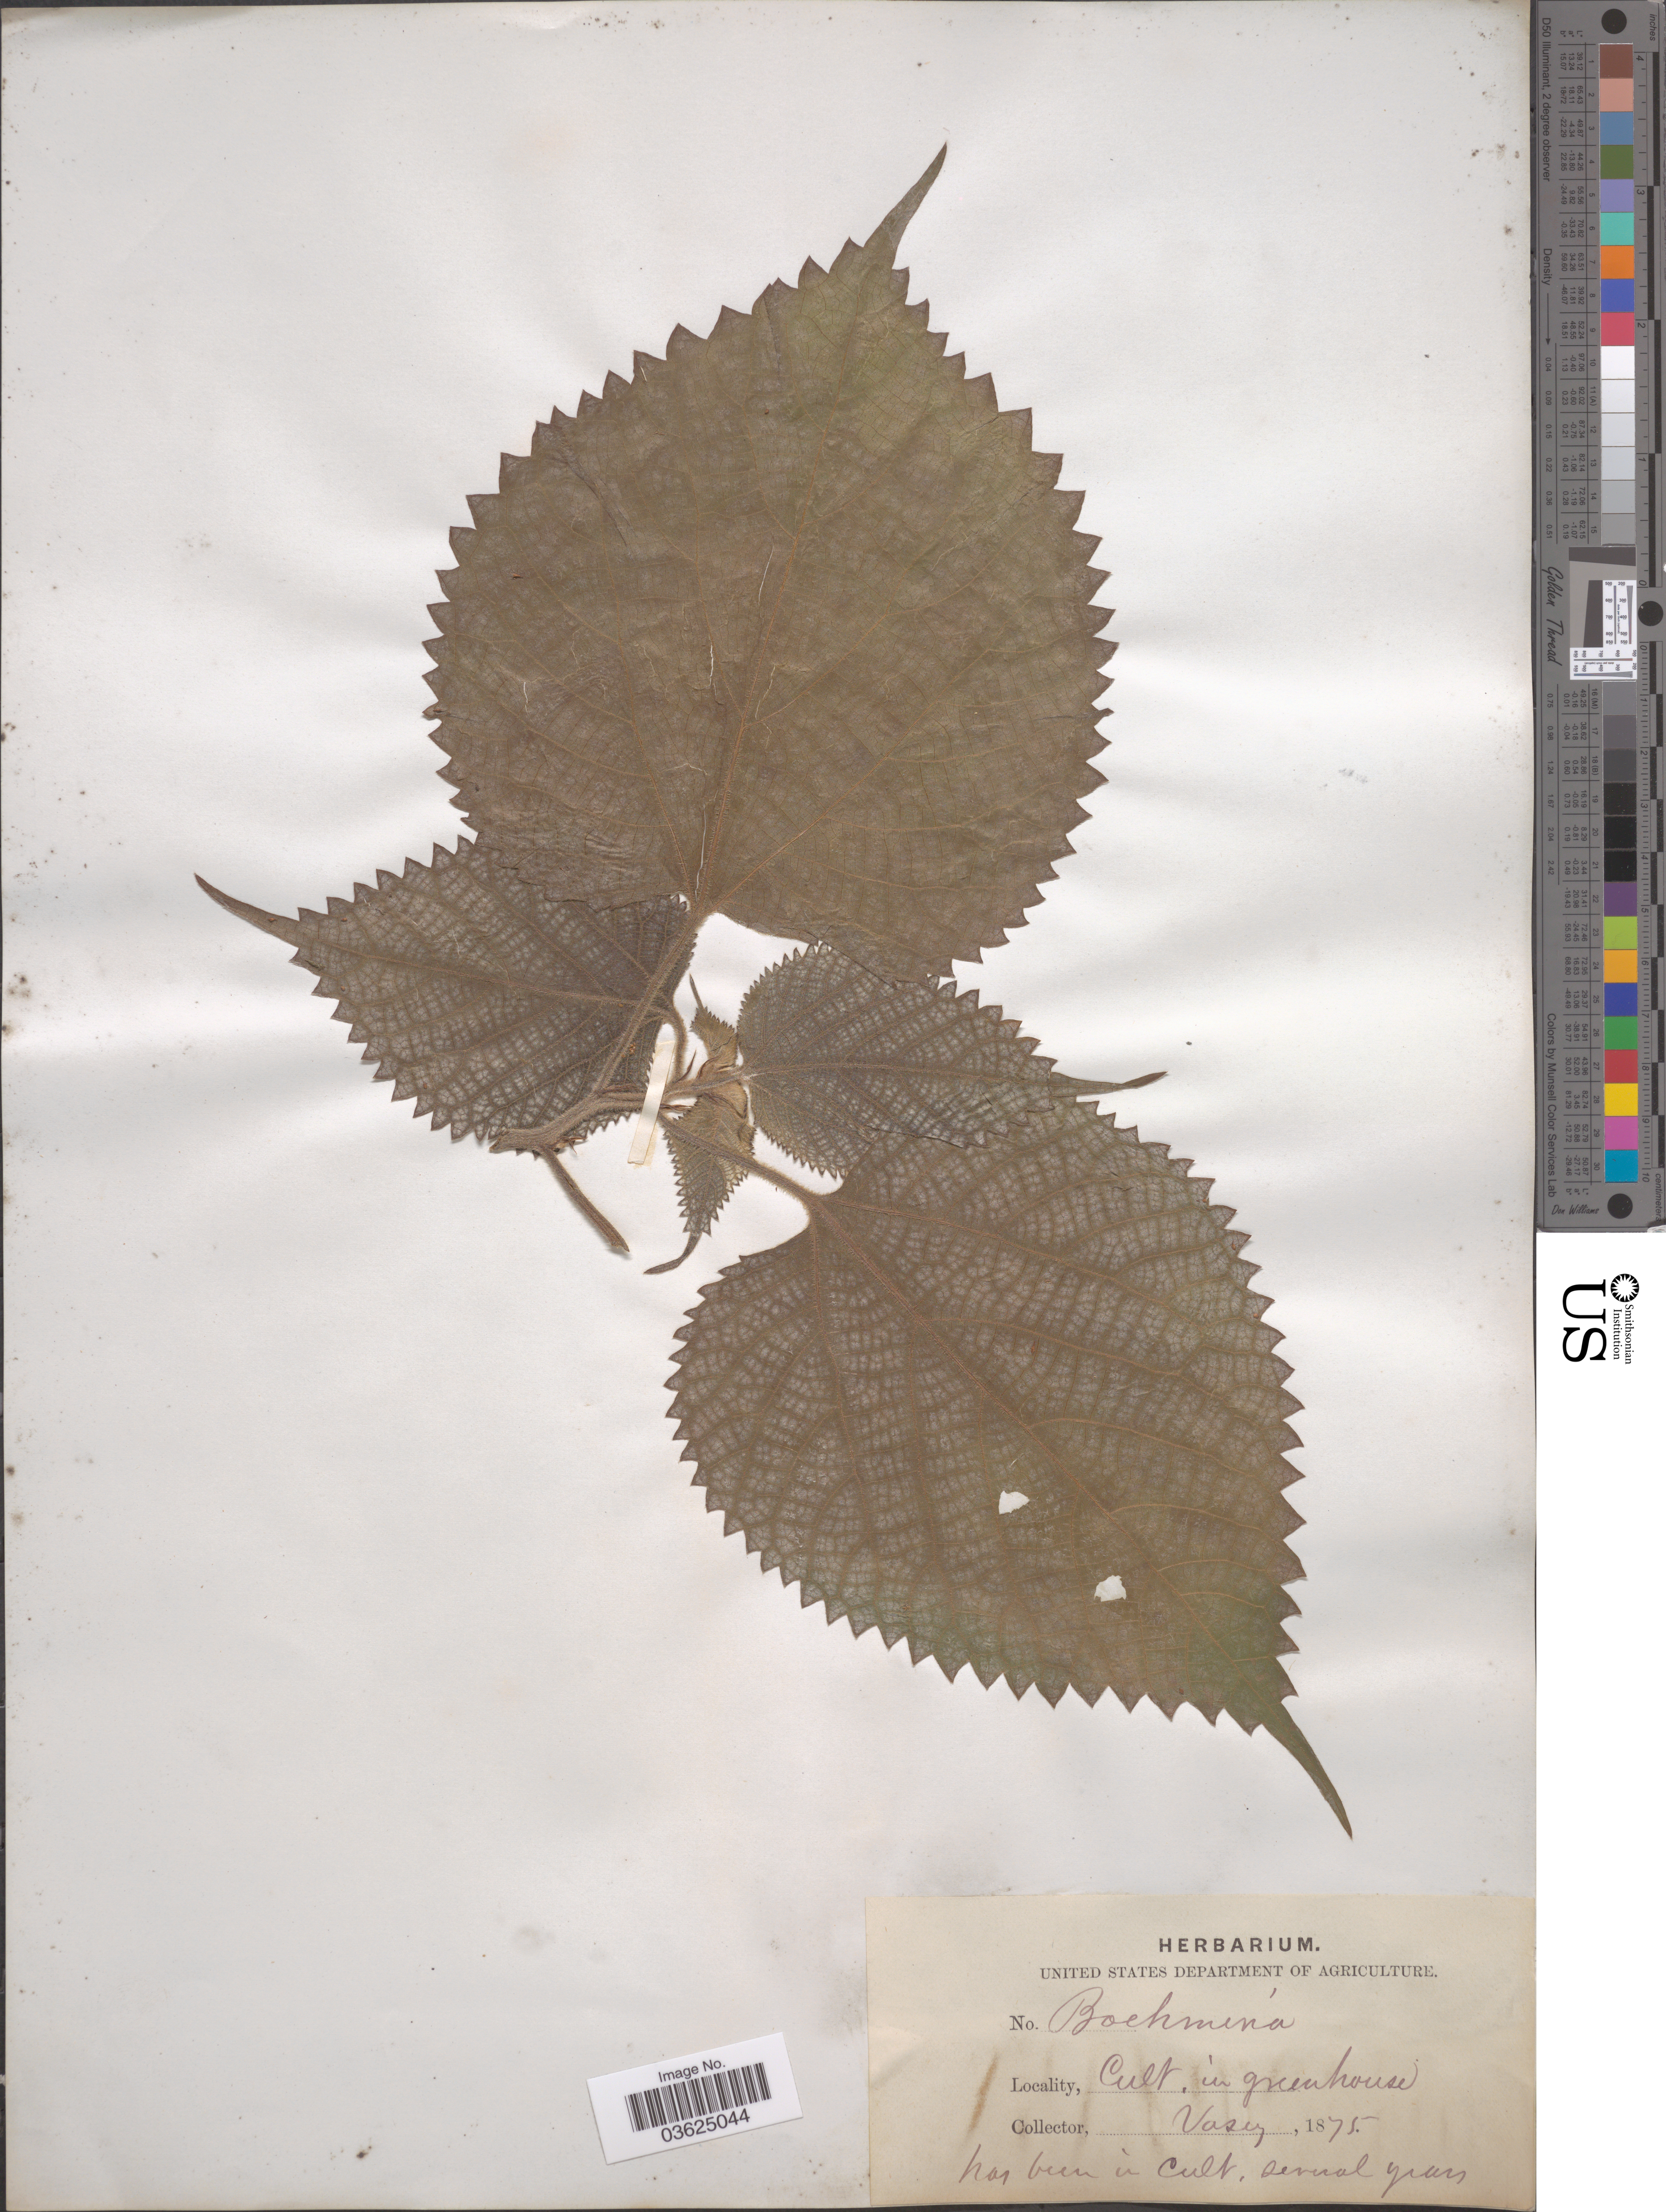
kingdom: Plantae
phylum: Tracheophyta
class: Magnoliopsida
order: Rosales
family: Urticaceae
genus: Boehmeria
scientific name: Boehmeria nivea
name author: (L.) Gaudich.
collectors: Vasey, --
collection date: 1875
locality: Greenhouse.